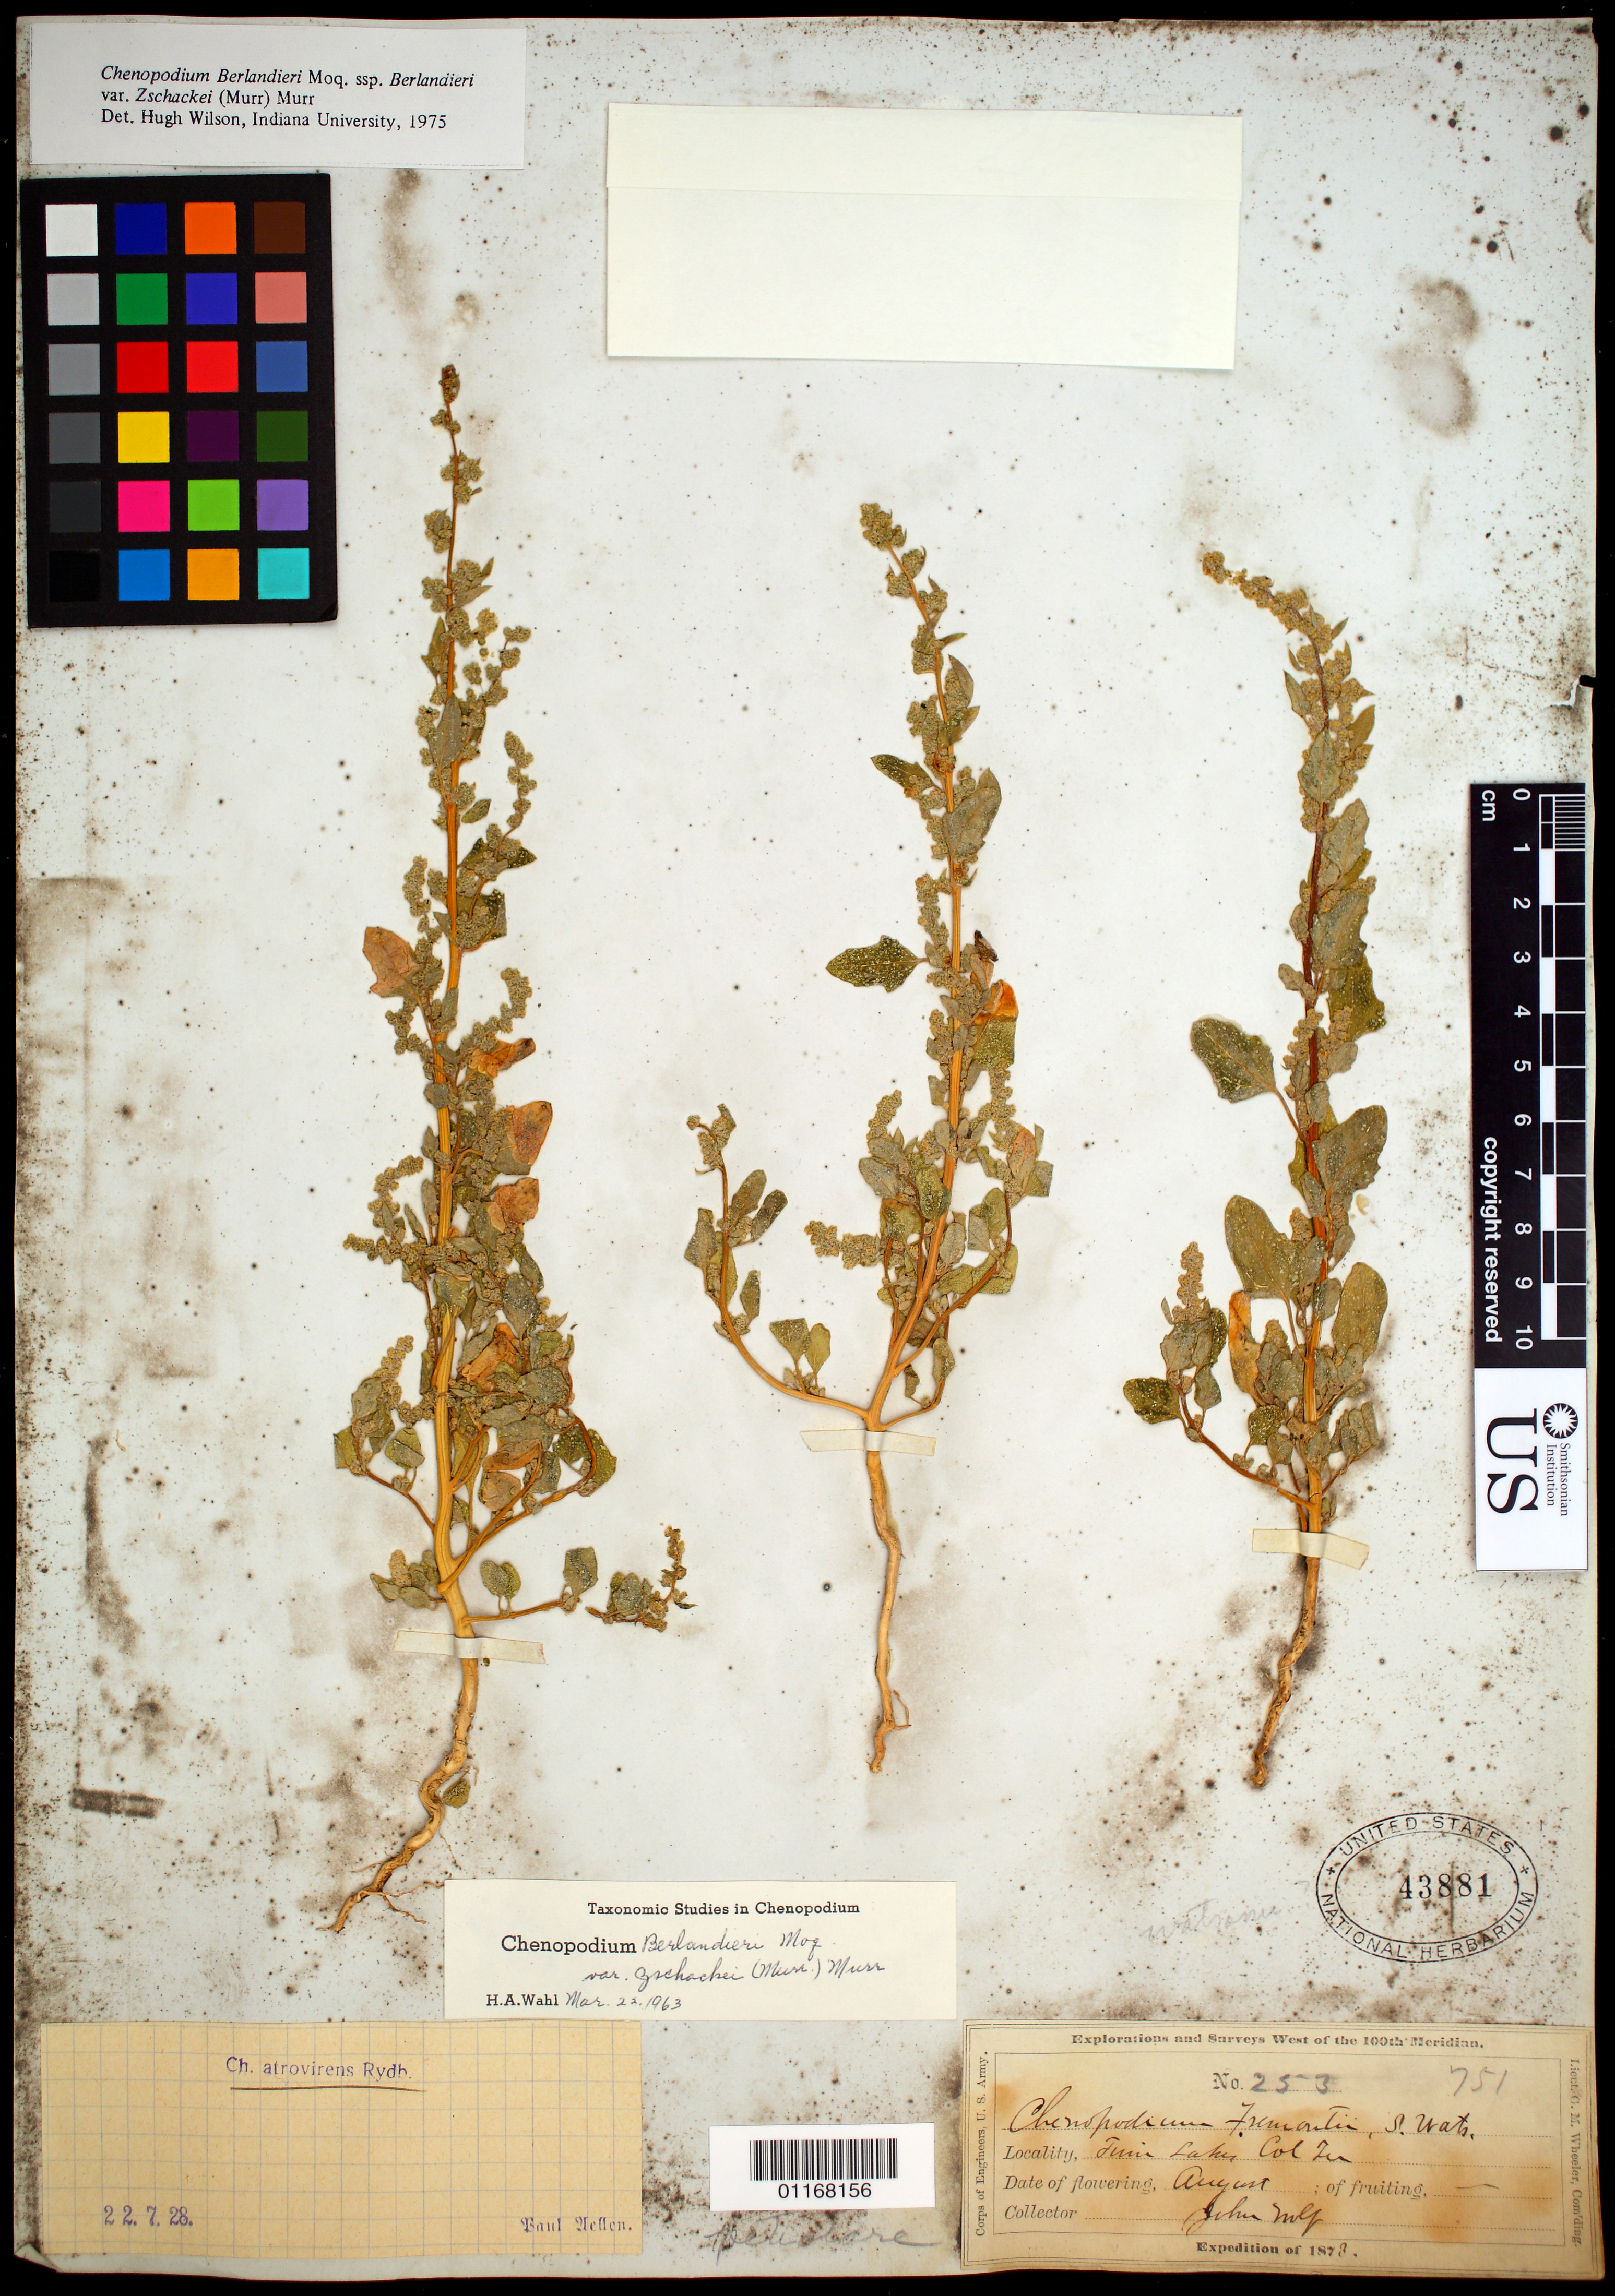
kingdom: Plantae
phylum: Tracheophyta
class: Magnoliopsida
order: Caryophyllales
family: Amaranthaceae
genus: Chenopodium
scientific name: Chenopodium berlandieri var. zschackei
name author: (Murr.) Murr.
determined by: Wahl, H. A.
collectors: J. Wolf & J. T. Rothrock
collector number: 253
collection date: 1873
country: United States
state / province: Colorado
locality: Twin Lake.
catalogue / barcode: US 43881